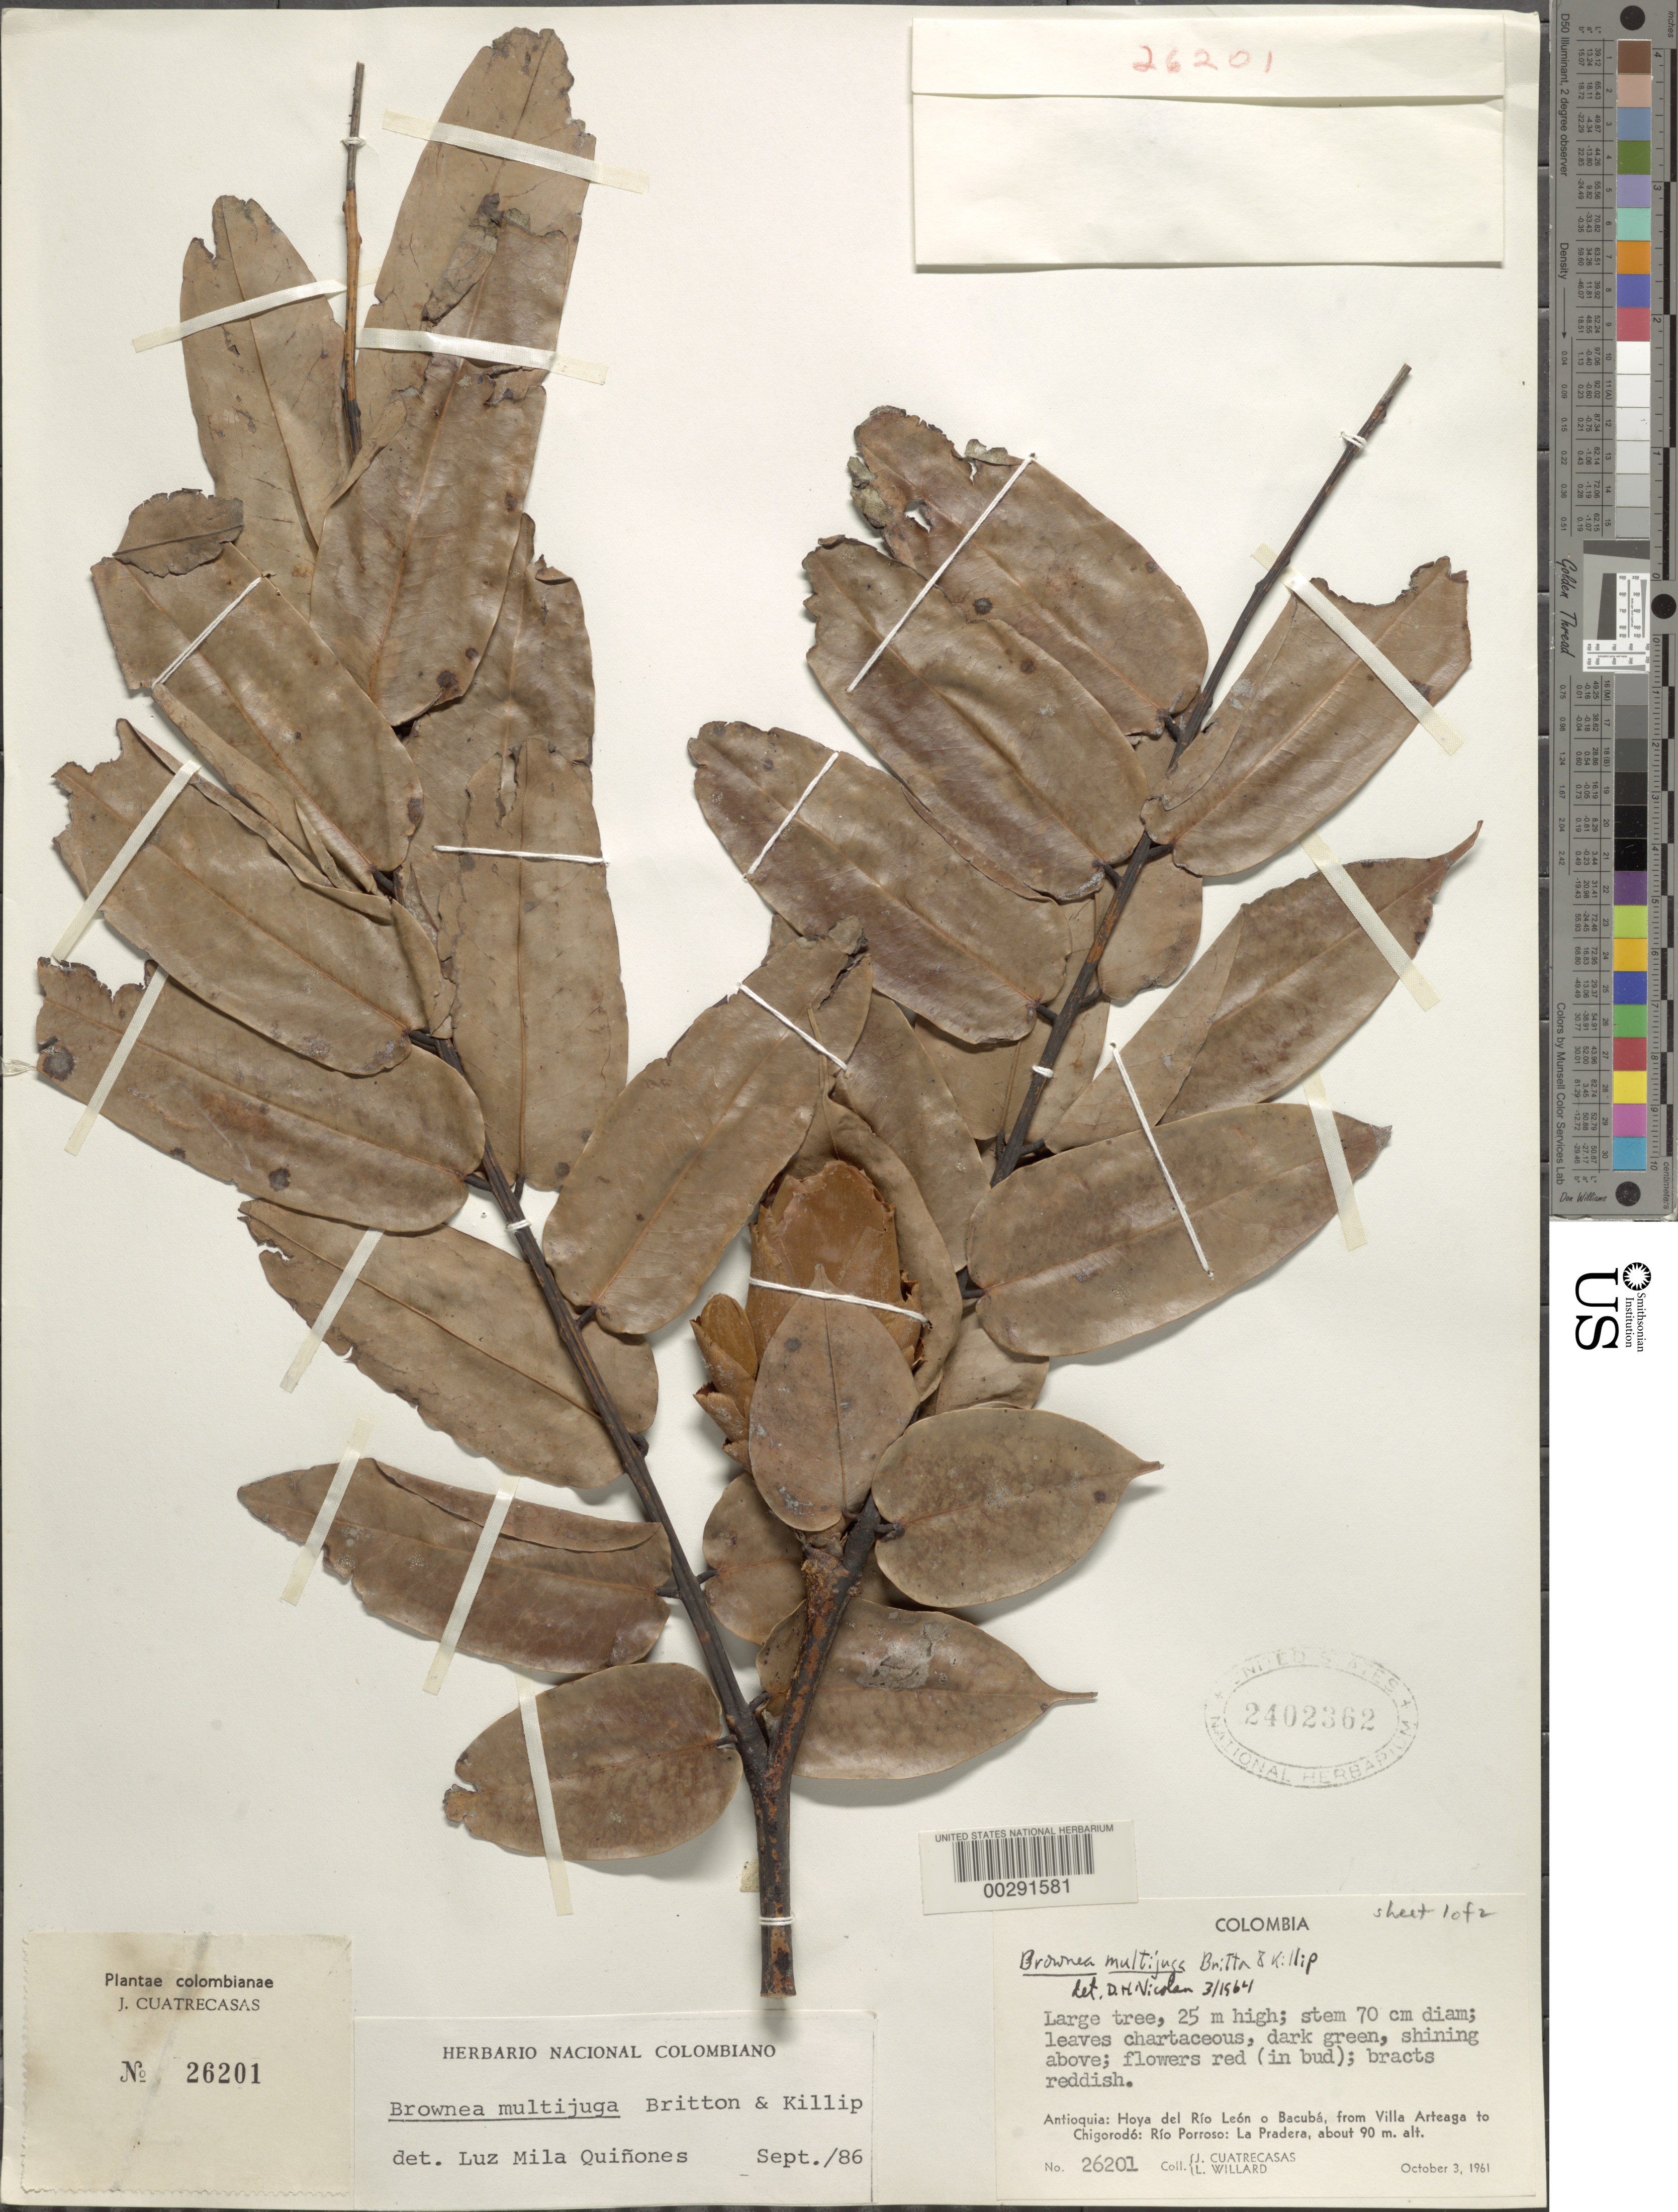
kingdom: Plantae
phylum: Tracheophyta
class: Magnoliopsida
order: Fabales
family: Fabaceae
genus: Brownea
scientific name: Brownea multijuga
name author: Britton & Killip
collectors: J. Cuatrecasas & L. Willard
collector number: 26201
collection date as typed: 03 Oct 1961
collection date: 1961-10-03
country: Colombia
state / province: Antioquia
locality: Hoya del Rio Leon o Bacuba, from Villa Arteaga to CHigordo: Rio Porroso; La Pradera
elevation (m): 90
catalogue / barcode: US 2402362